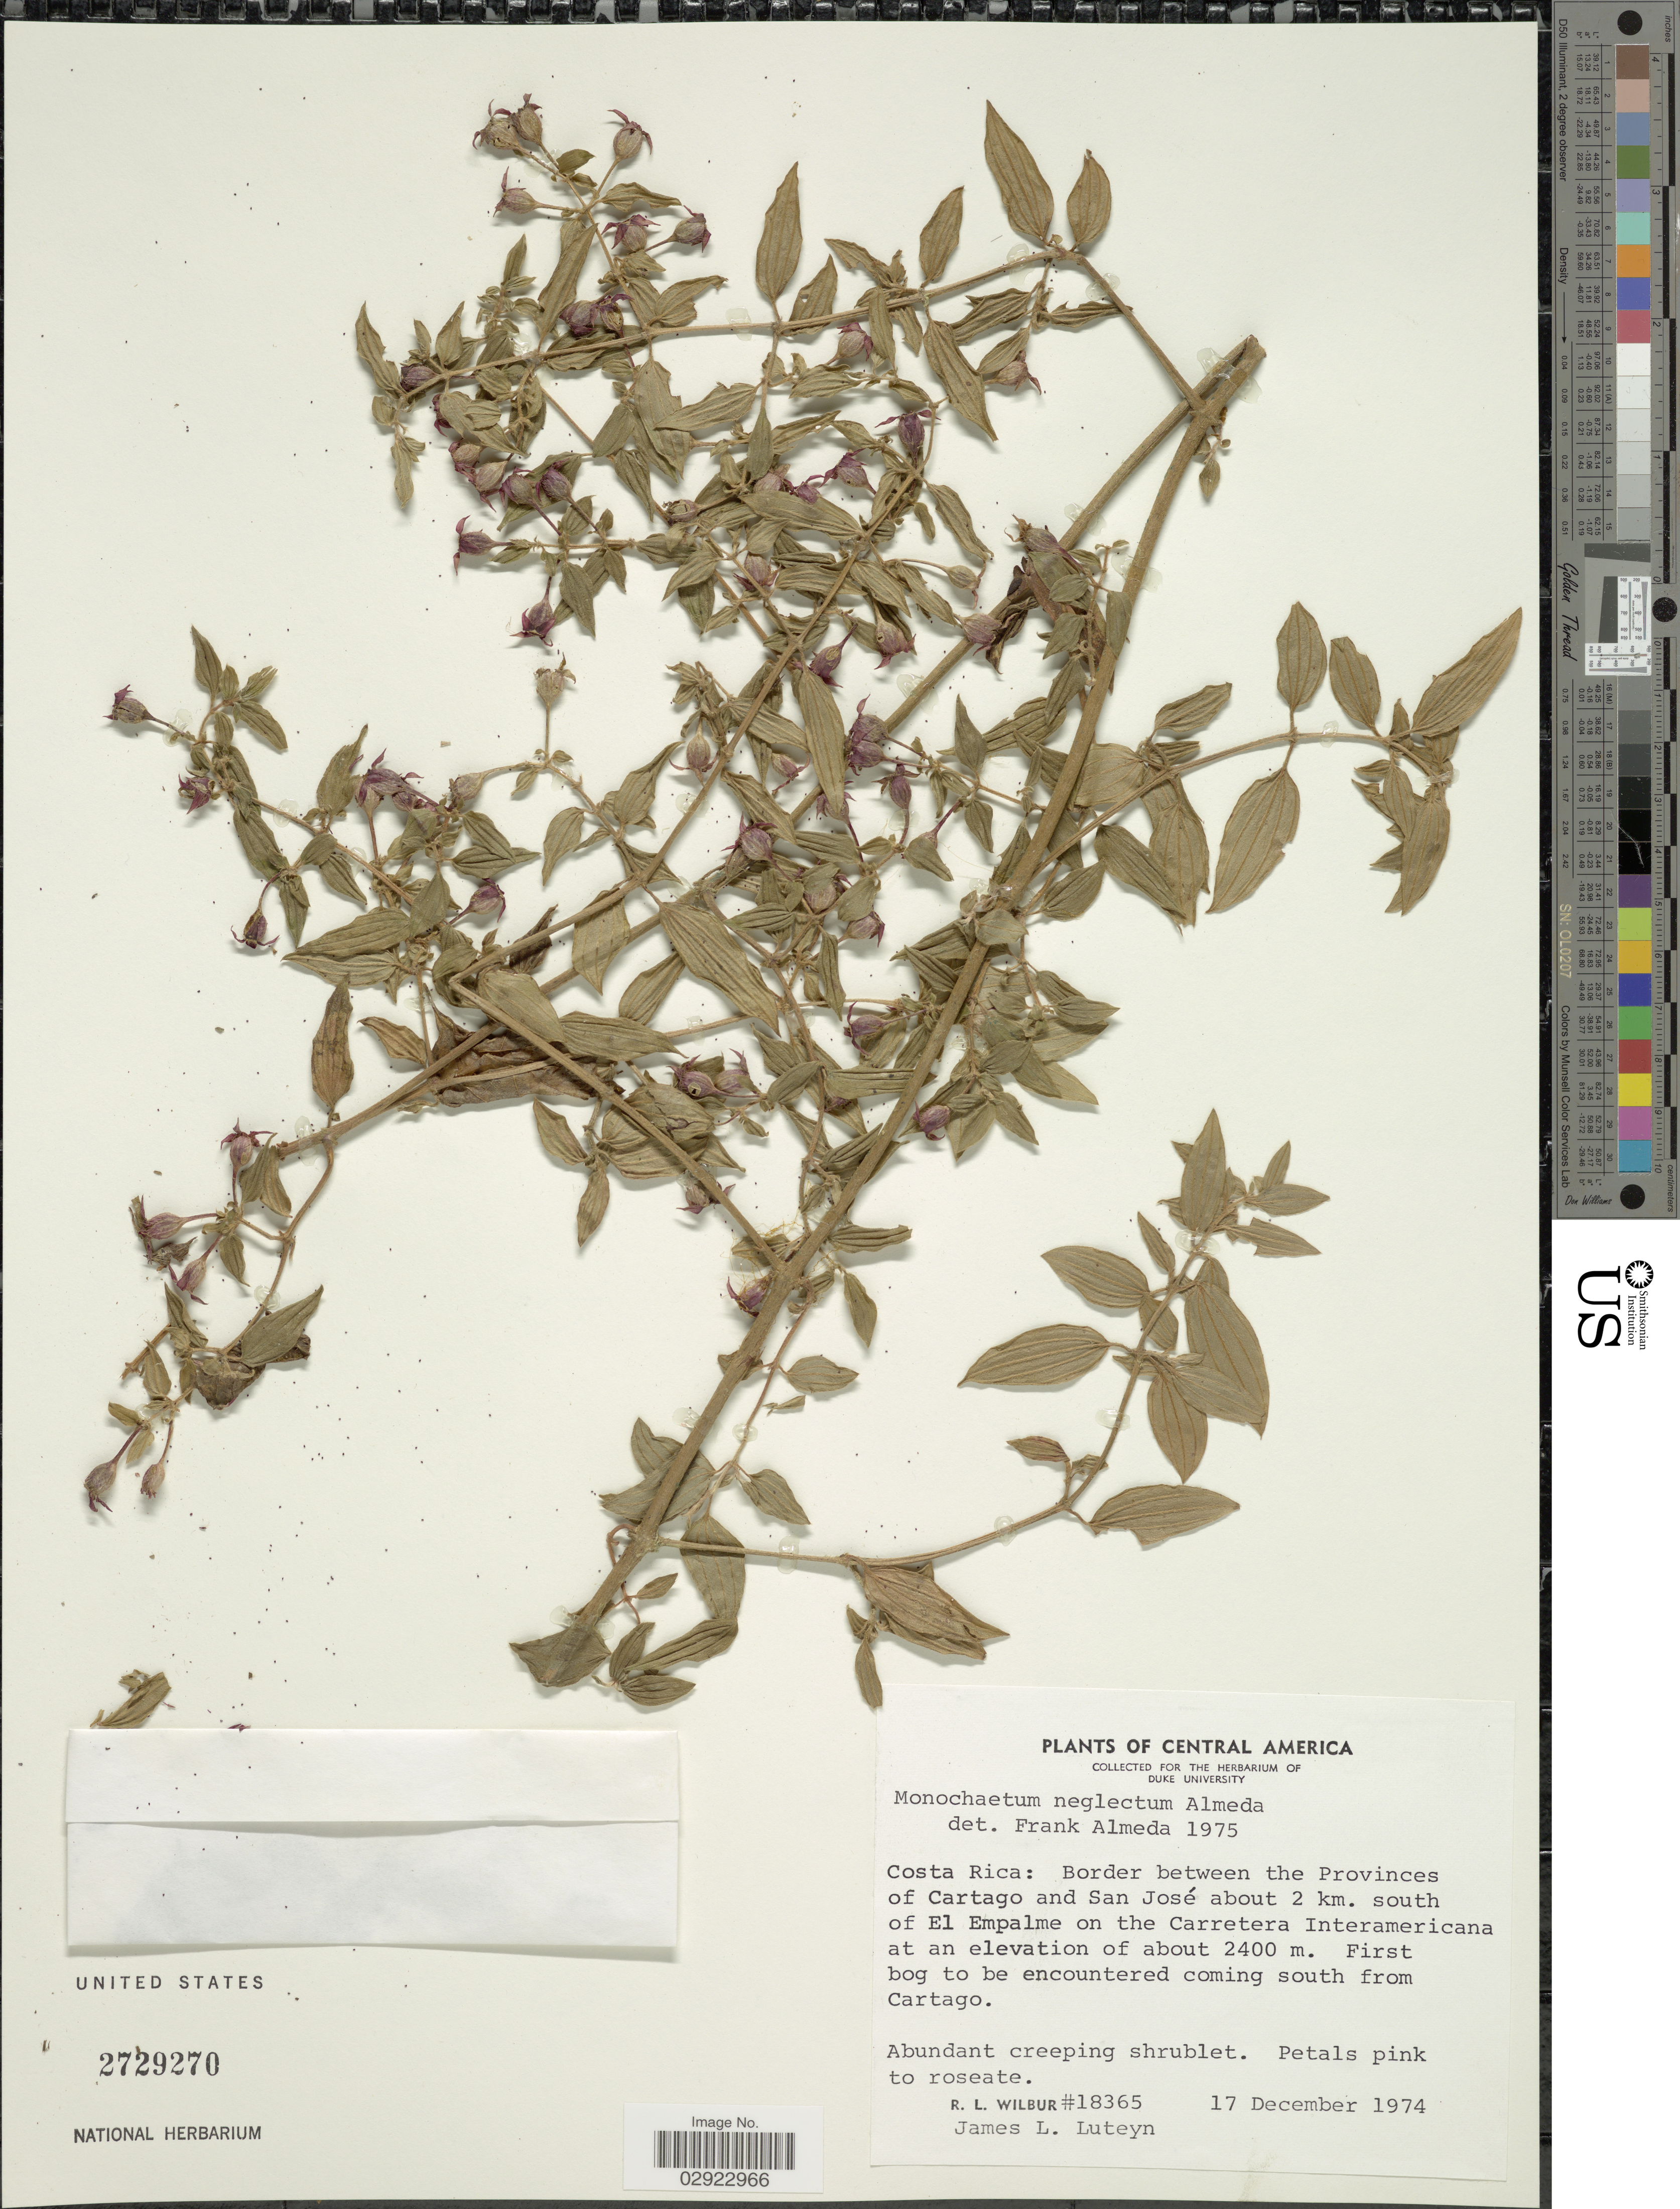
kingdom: Plantae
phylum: Tracheophyta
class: Magnoliopsida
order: Myrtales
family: Melastomataceae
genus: Monochaetum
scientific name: Monochaetum neglectum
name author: Almeda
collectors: R. L. Wilbur & J. L. Luteyn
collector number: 18365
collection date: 1974-12-17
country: Costa Rica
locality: Border between the Provinces of Cartago and San José about 2 km. south of El Empalme on the Carretera Interamericana. First bog to be encoutered coming south of Cartago.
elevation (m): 2400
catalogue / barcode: US 2729270